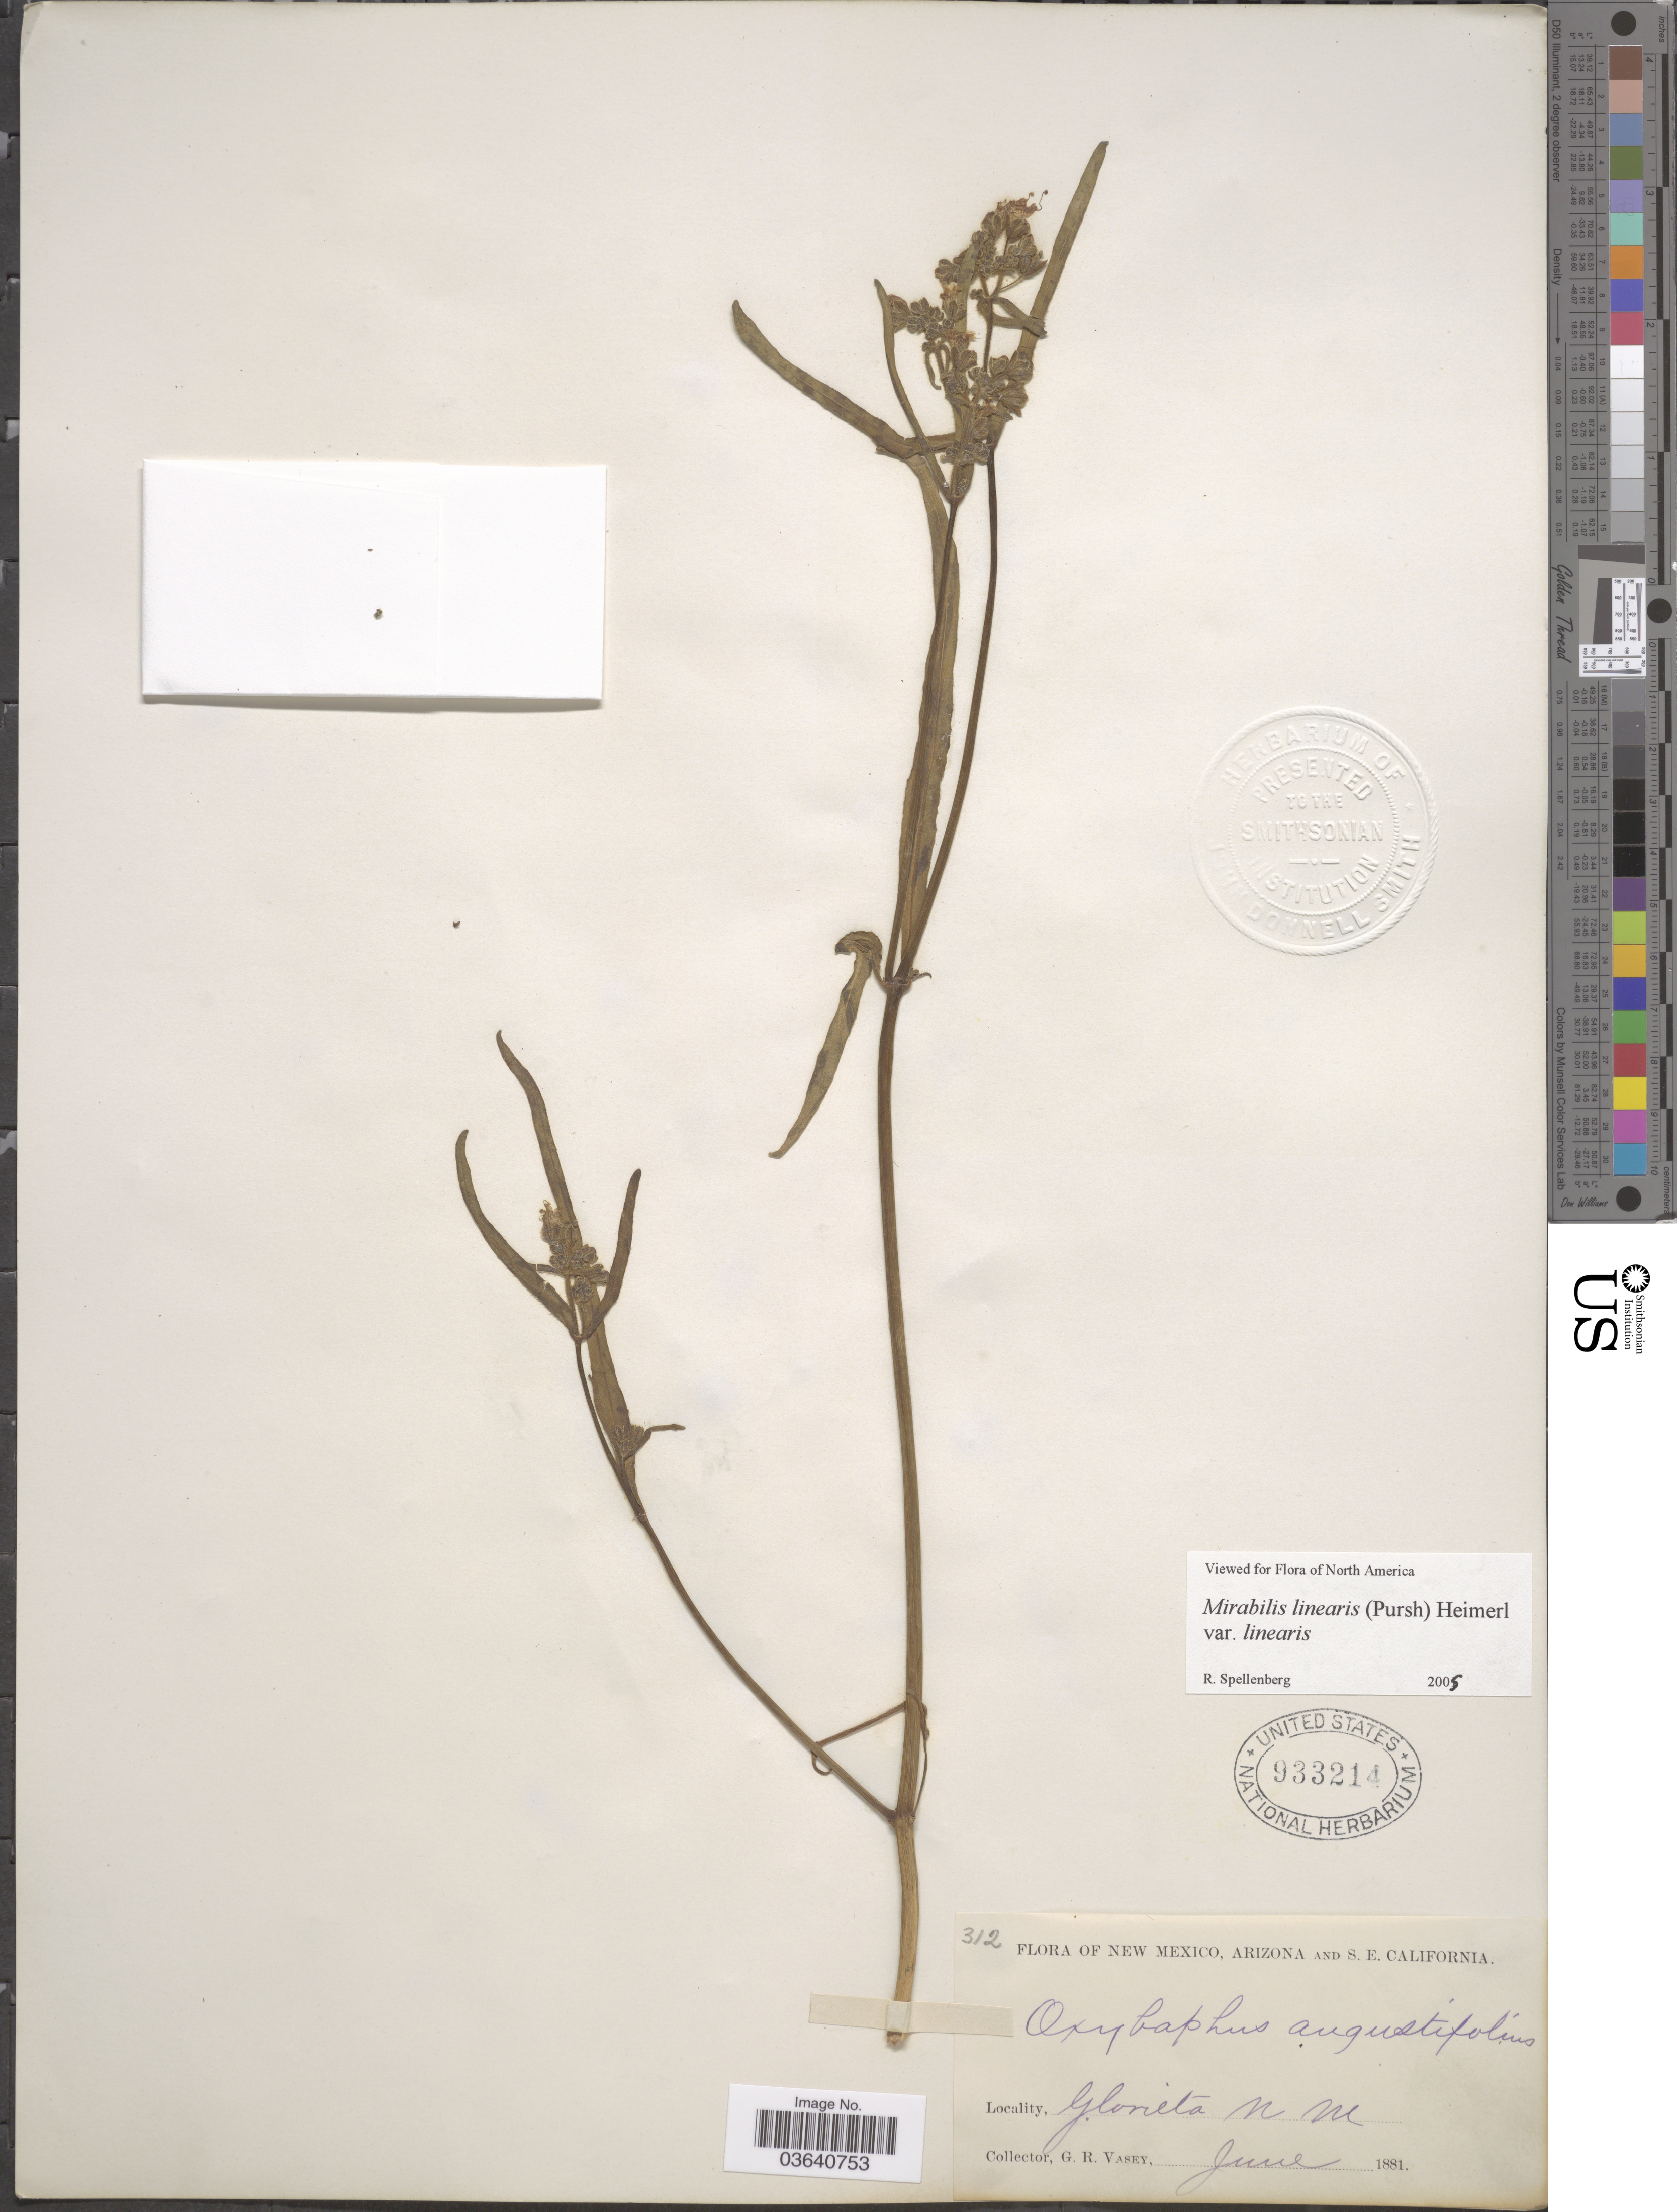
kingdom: Plantae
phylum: Tracheophyta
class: Magnoliopsida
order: Caryophyllales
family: Nyctaginaceae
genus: Mirabilis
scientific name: Mirabilis linearis var. linearis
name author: (Pursh) Heimerl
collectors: G. R. Vasey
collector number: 312?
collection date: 1881-06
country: United States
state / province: New Mexico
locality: Glorieta.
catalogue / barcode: US 933214